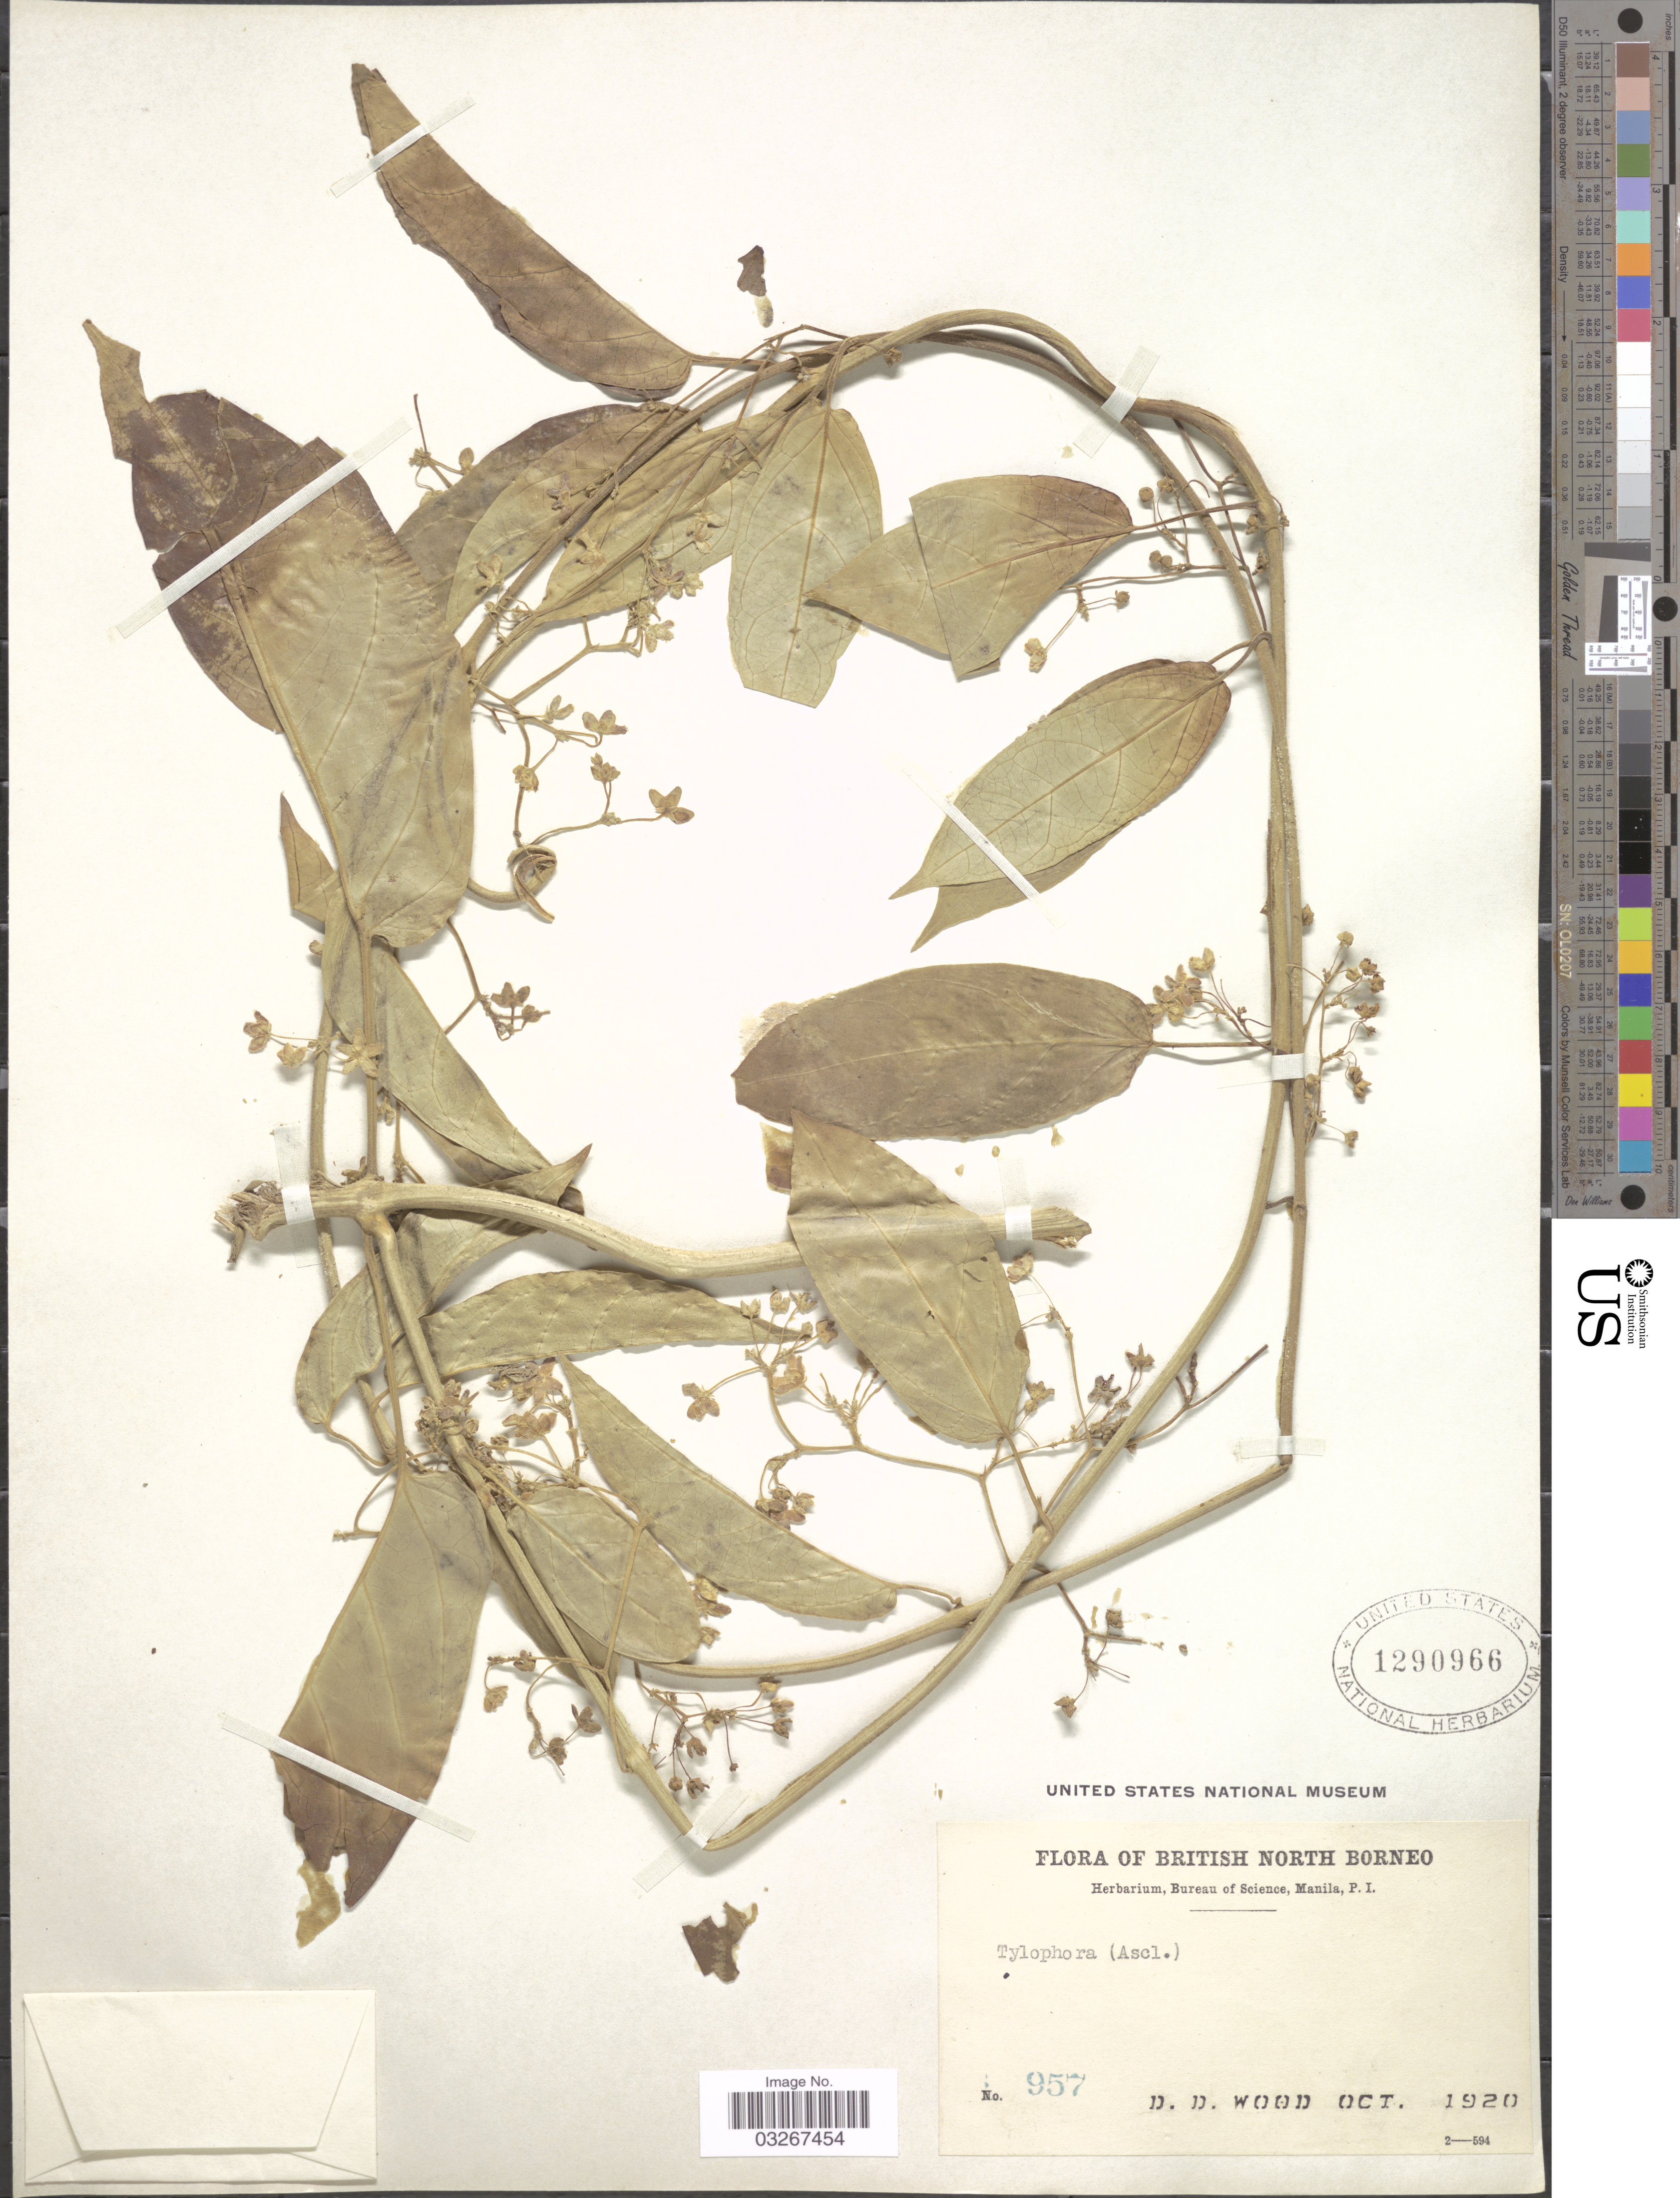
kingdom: Plantae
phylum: Tracheophyta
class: Magnoliopsida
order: Gentianales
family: Apocynaceae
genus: Tylophora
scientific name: Tylophora sp.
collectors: D. Wood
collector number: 957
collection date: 1920-10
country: Malaysia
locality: British North Borneo.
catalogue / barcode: US 1290966